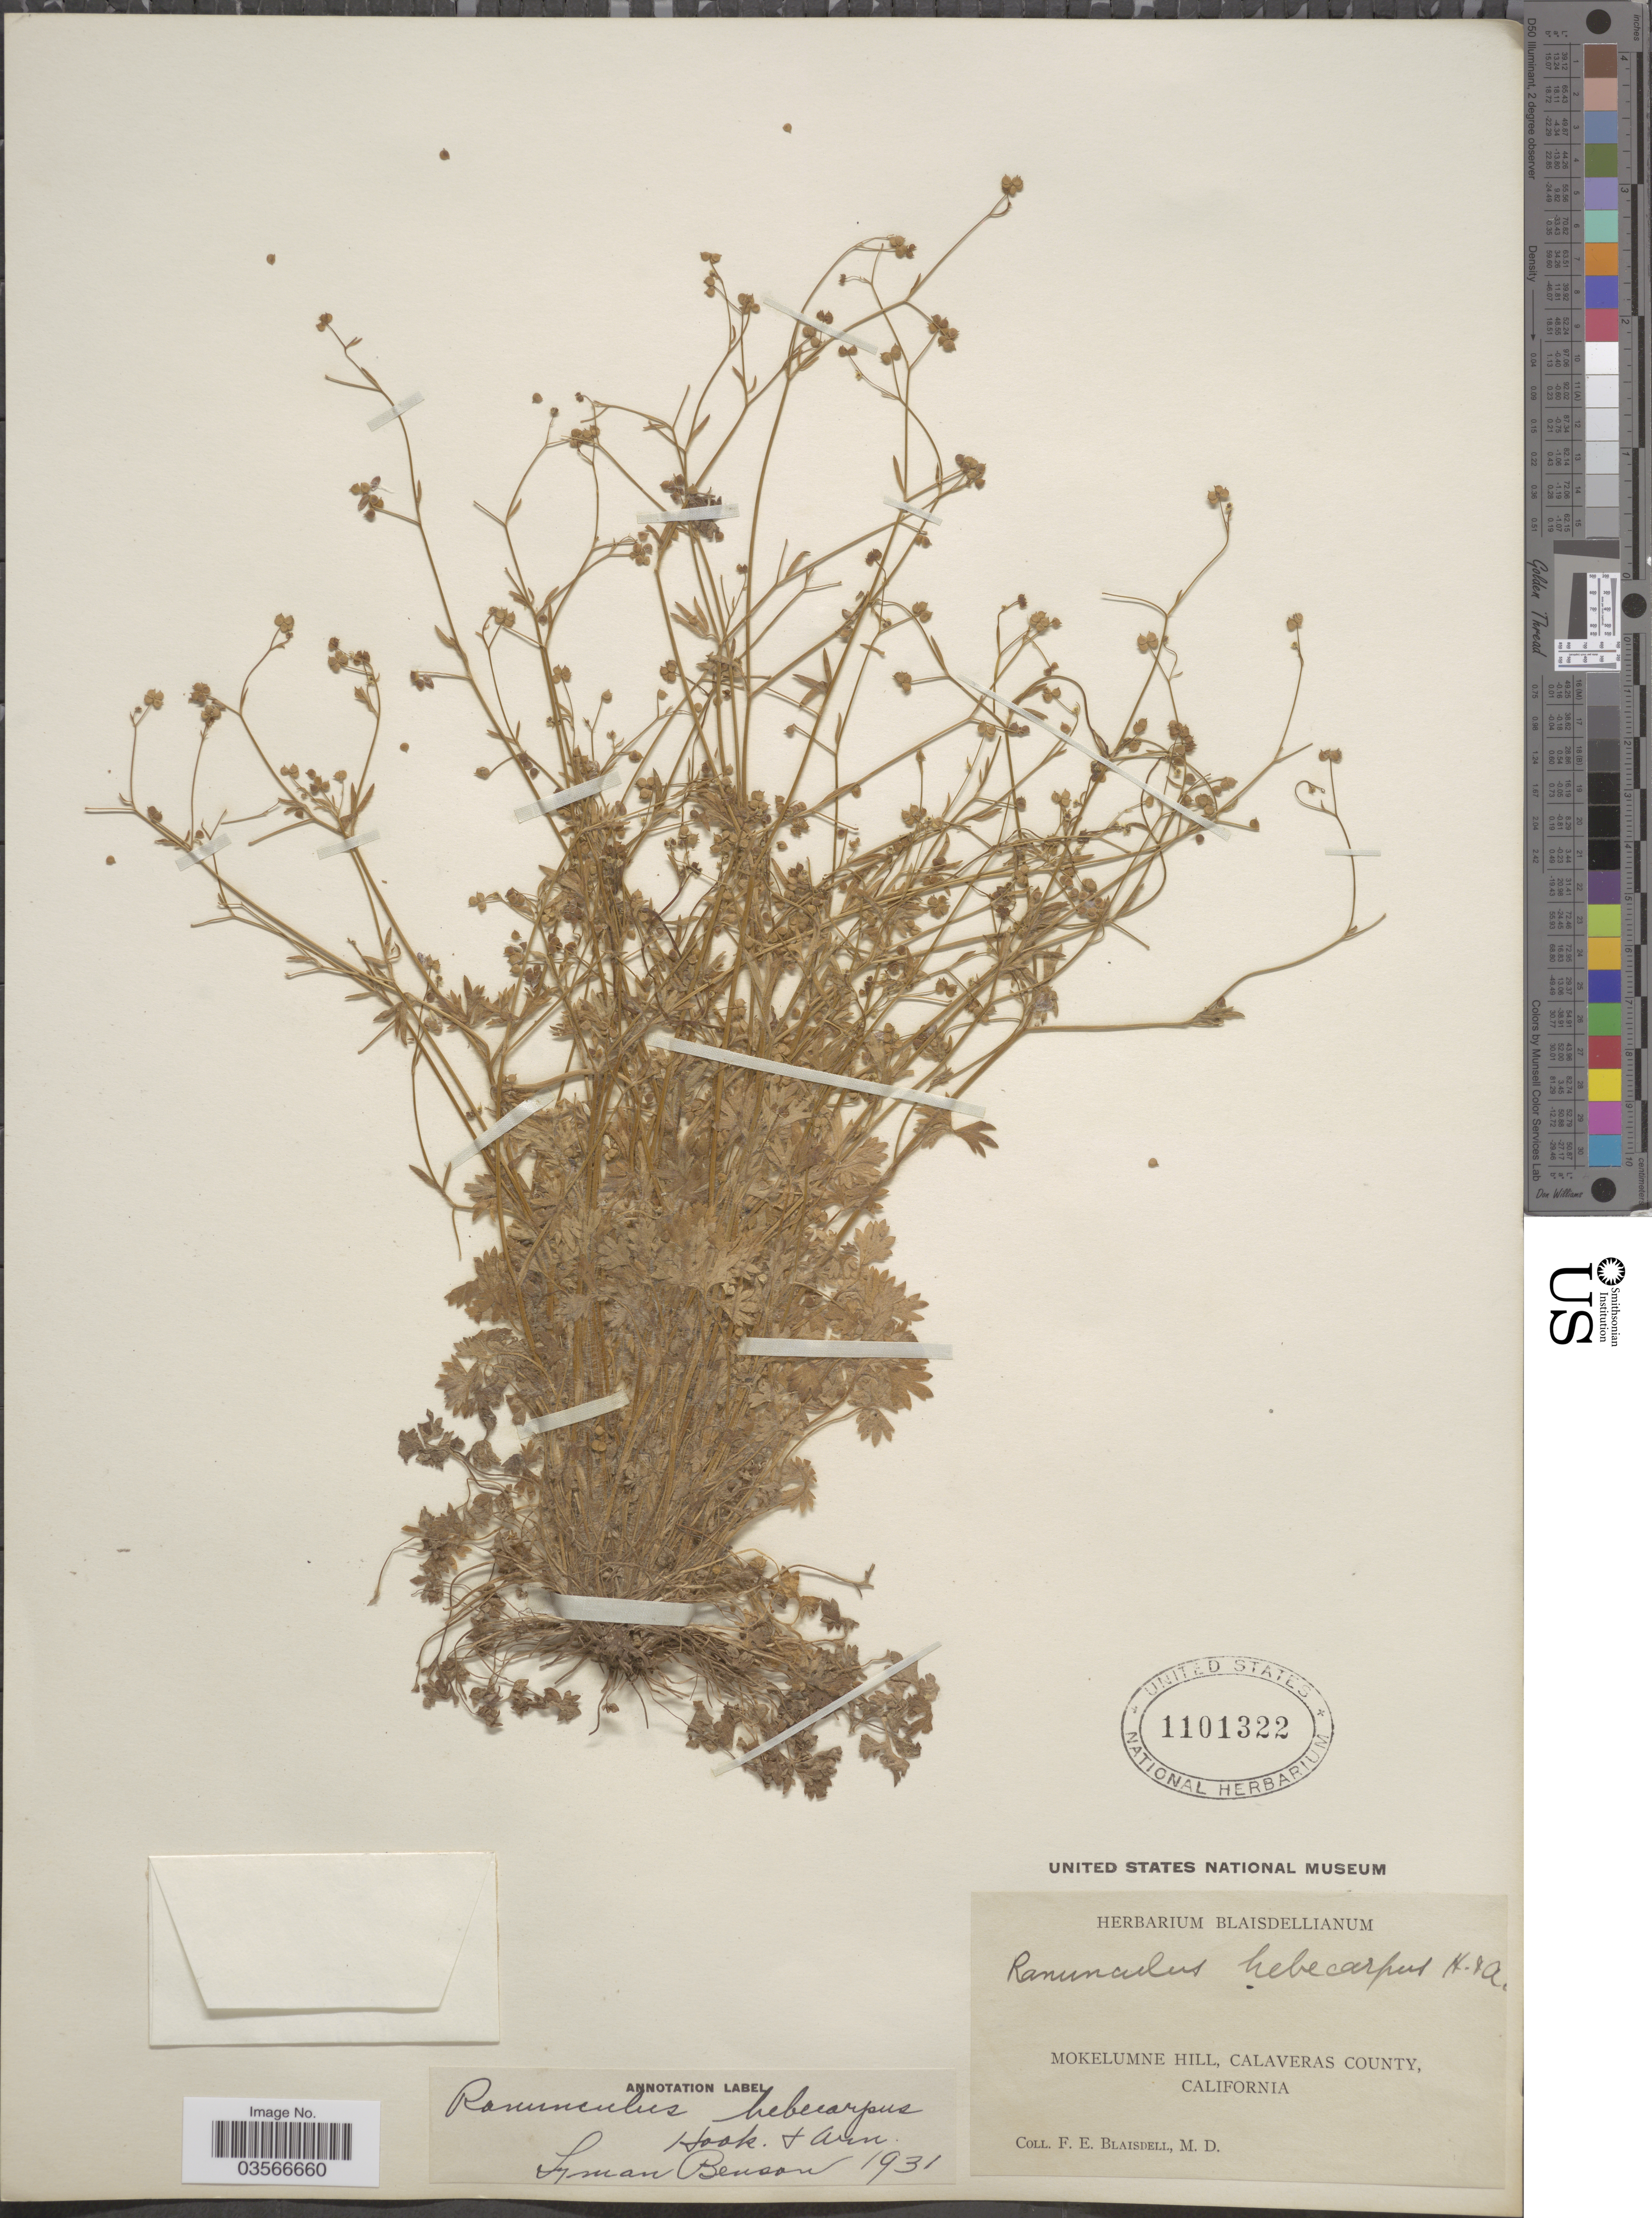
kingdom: Plantae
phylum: Tracheophyta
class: Magnoliopsida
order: Ranunculales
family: Ranunculaceae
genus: Ranunculus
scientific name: Ranunculus hebecarpus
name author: Hook. & Arn.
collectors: F. Blaisdell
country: United States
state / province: California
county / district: Calaveras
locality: Mokelumne Hill, Calaveras County.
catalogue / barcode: US 1101322